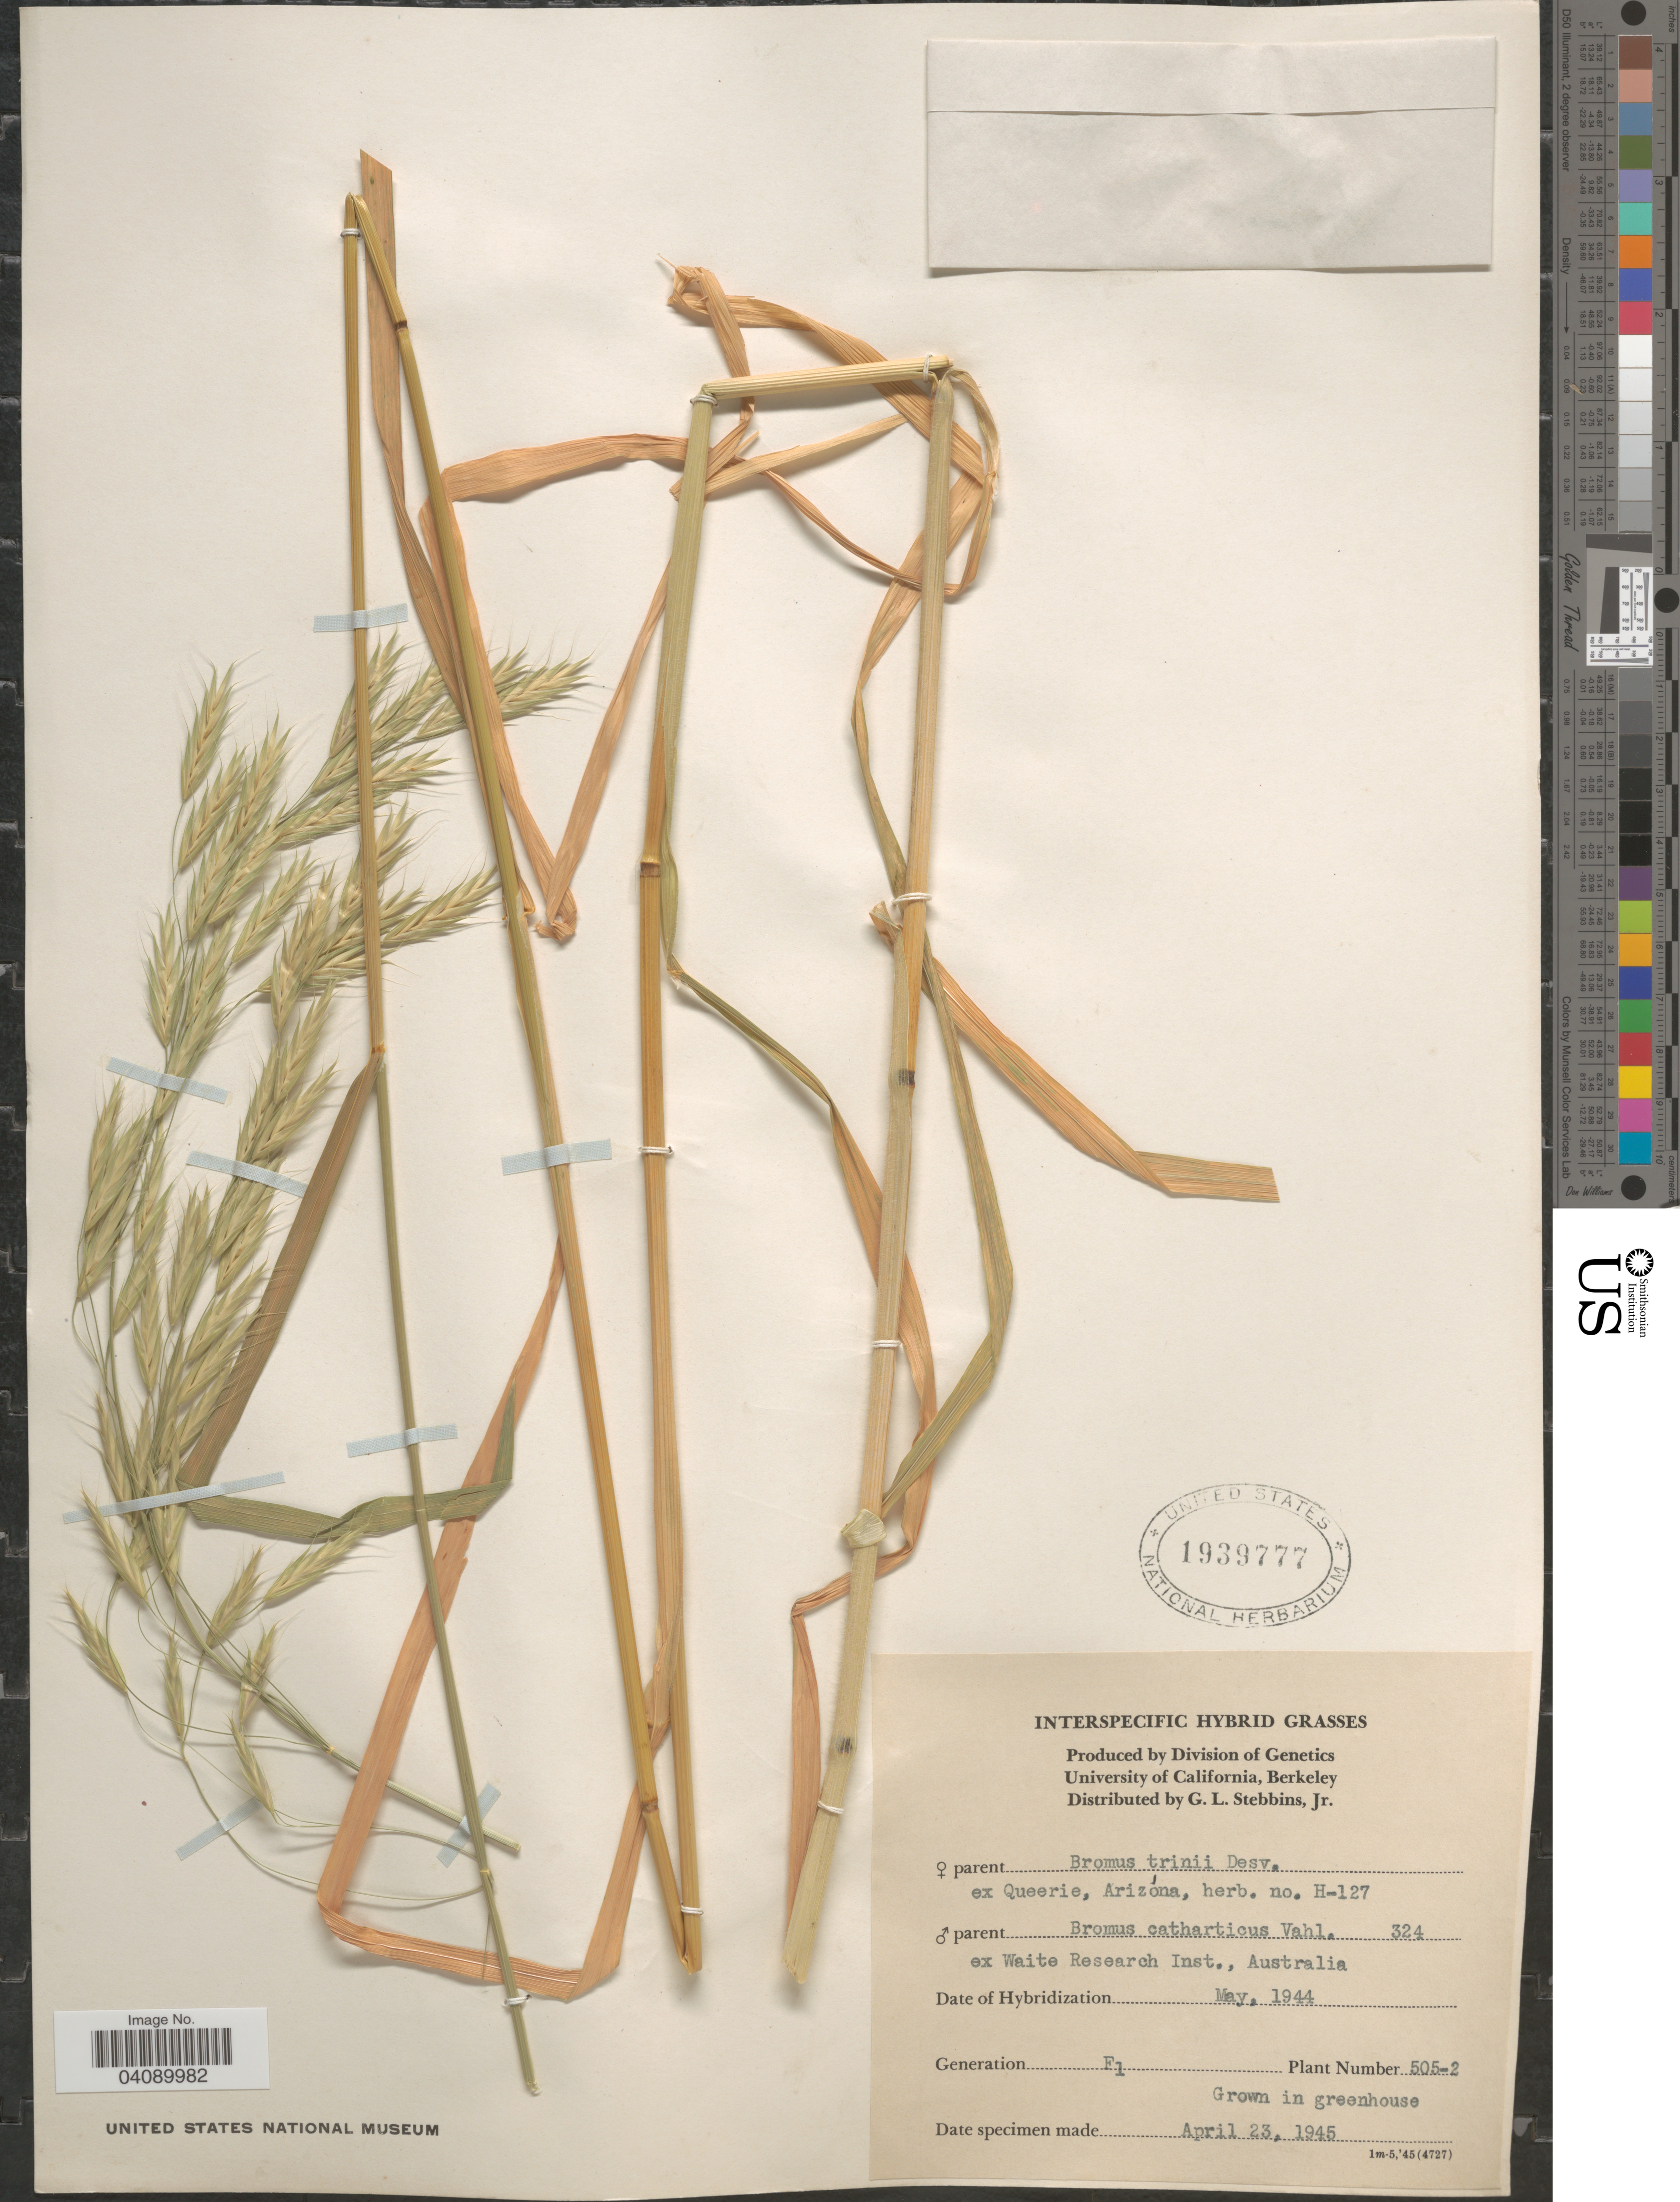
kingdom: Plantae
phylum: Tracheophyta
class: Liliopsida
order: Poales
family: Poaceae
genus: Bromus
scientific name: Bromus sp.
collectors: G. L. Stebbins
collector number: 505-2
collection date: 1945-04-23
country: United States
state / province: California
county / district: Alameda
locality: University of California, Berkeley [unsure placement] Grown in Greenhouse.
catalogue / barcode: US 1939777